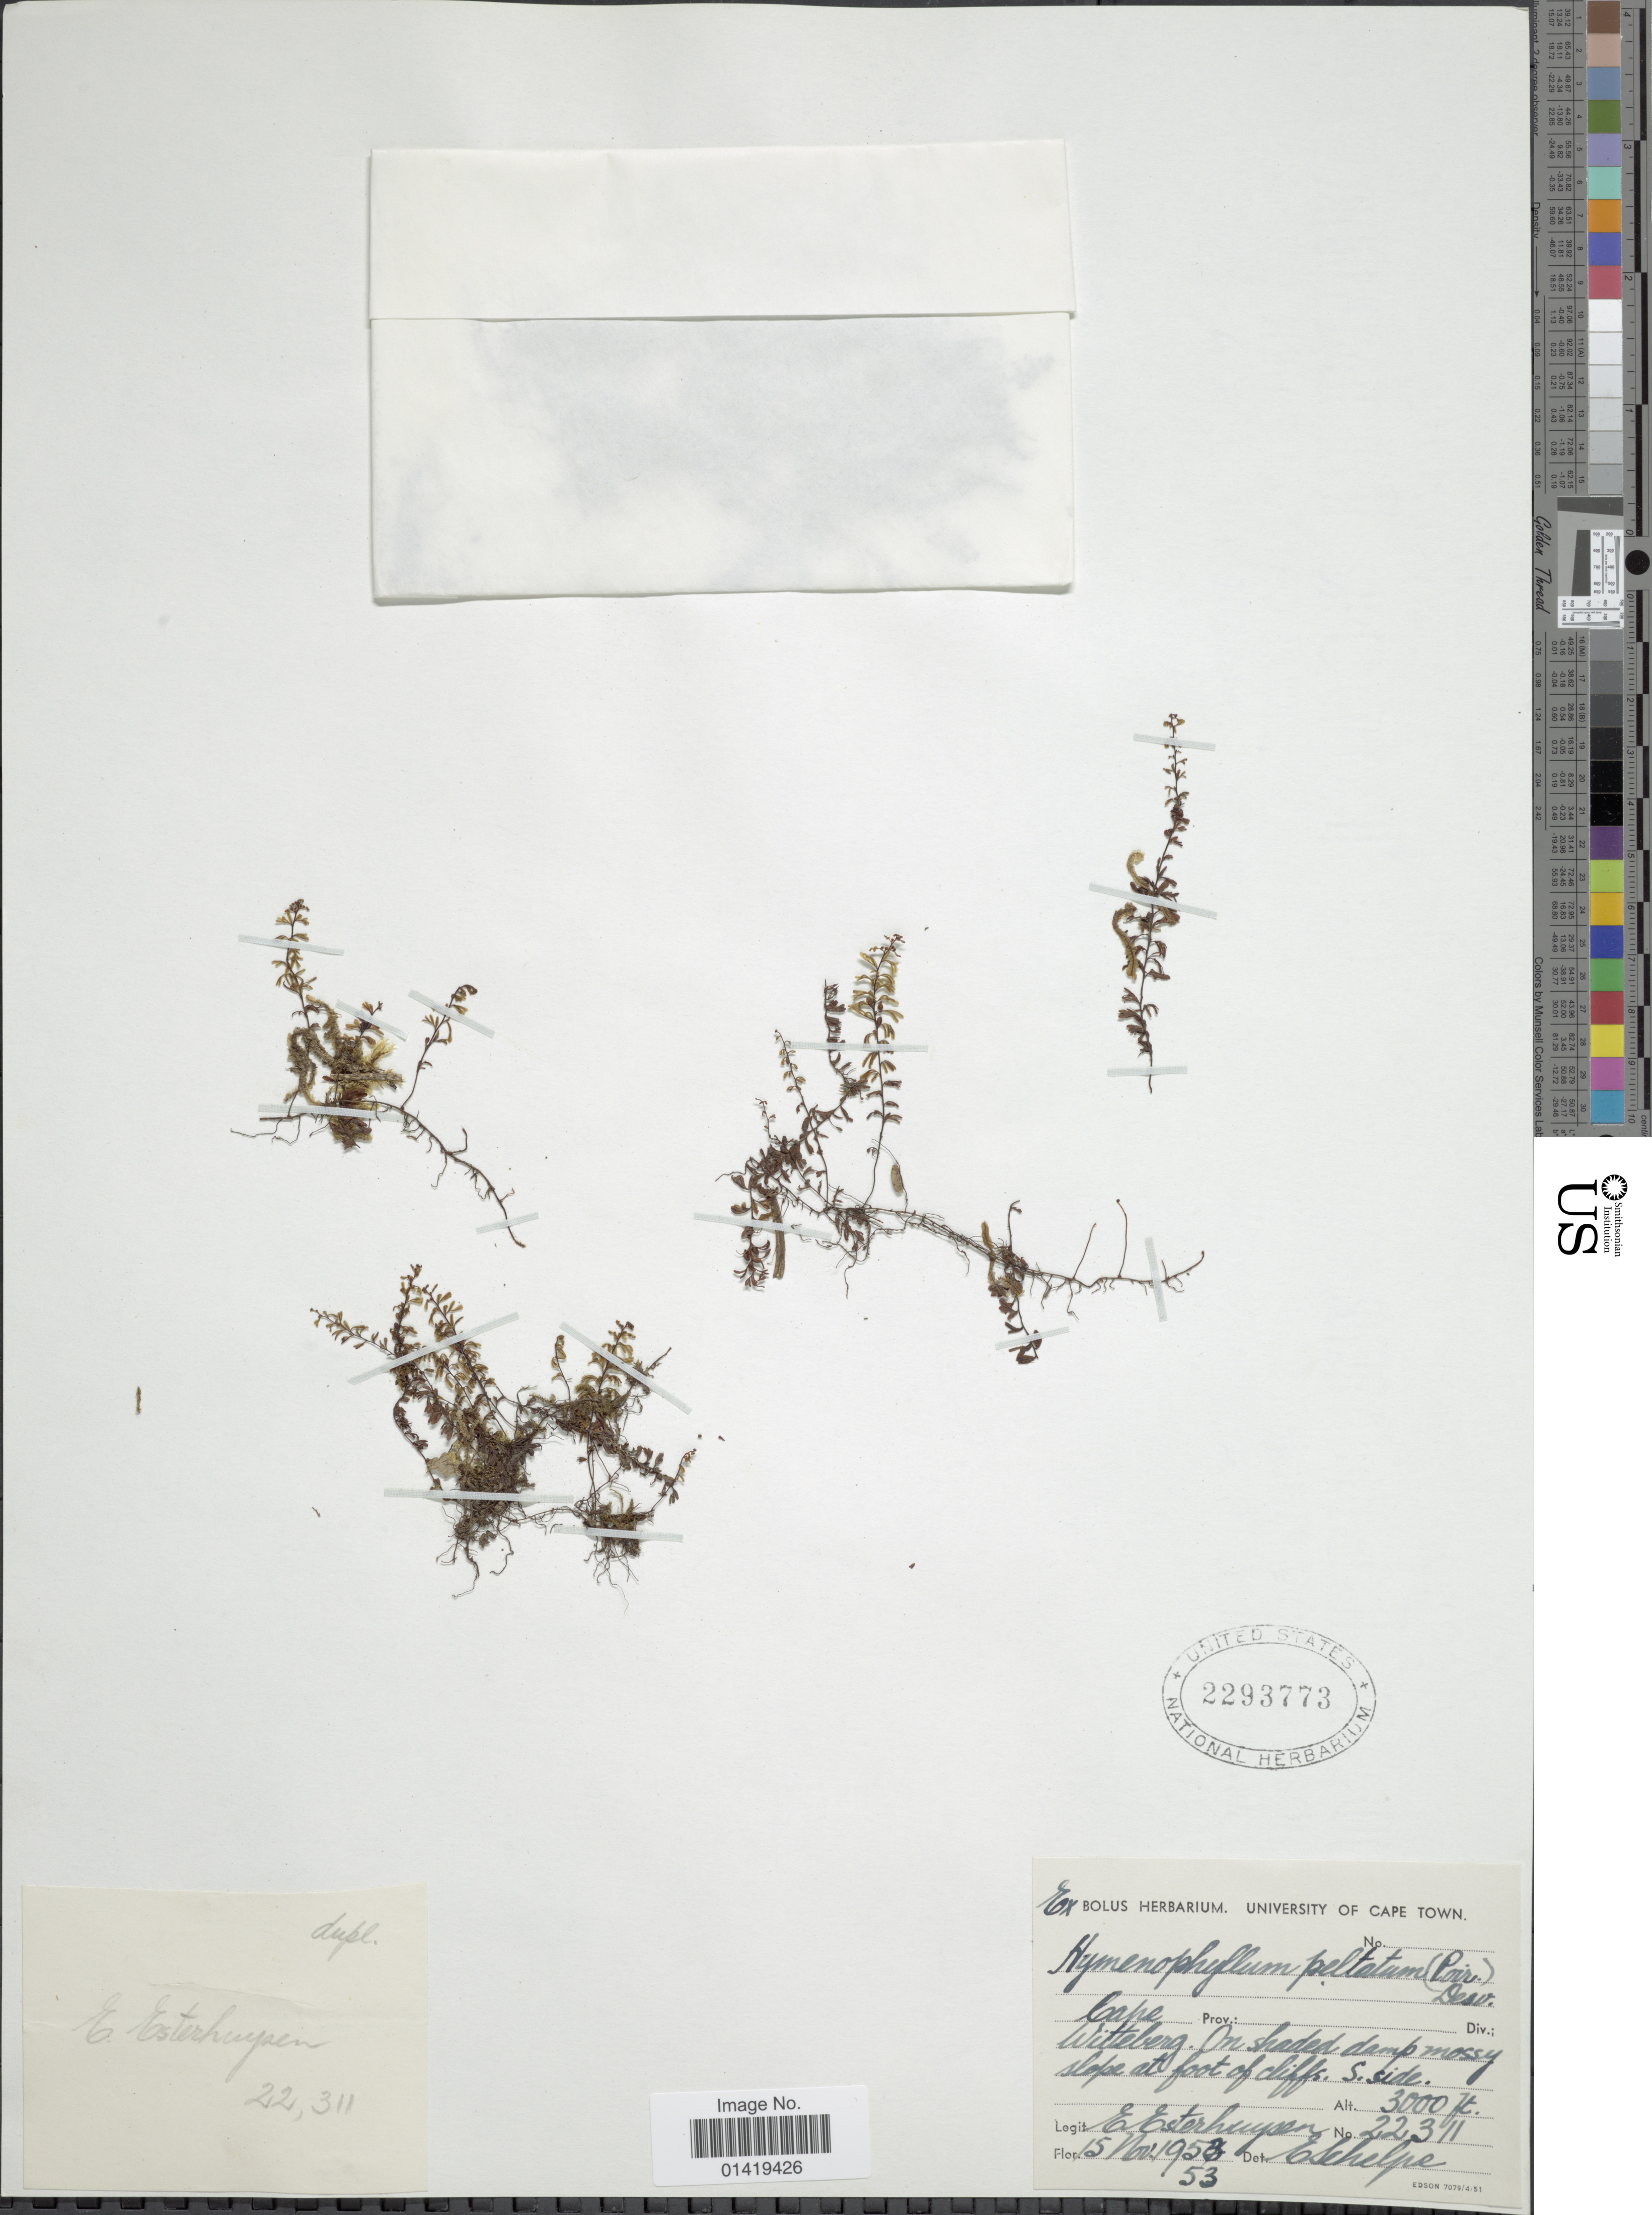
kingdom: Plantae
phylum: Tracheophyta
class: Polypodiopsida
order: Hymenophyllales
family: Hymenophyllaceae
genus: Hymenophyllum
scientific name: Hymenophyllum peltatum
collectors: E. E. Esterhuysen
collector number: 22311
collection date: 1953-11-15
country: South Africa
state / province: Eastern Cape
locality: Cape Wiiteberg on shaded damp mossy slope at foot of cliffs S side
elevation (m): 914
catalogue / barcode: US 2293773